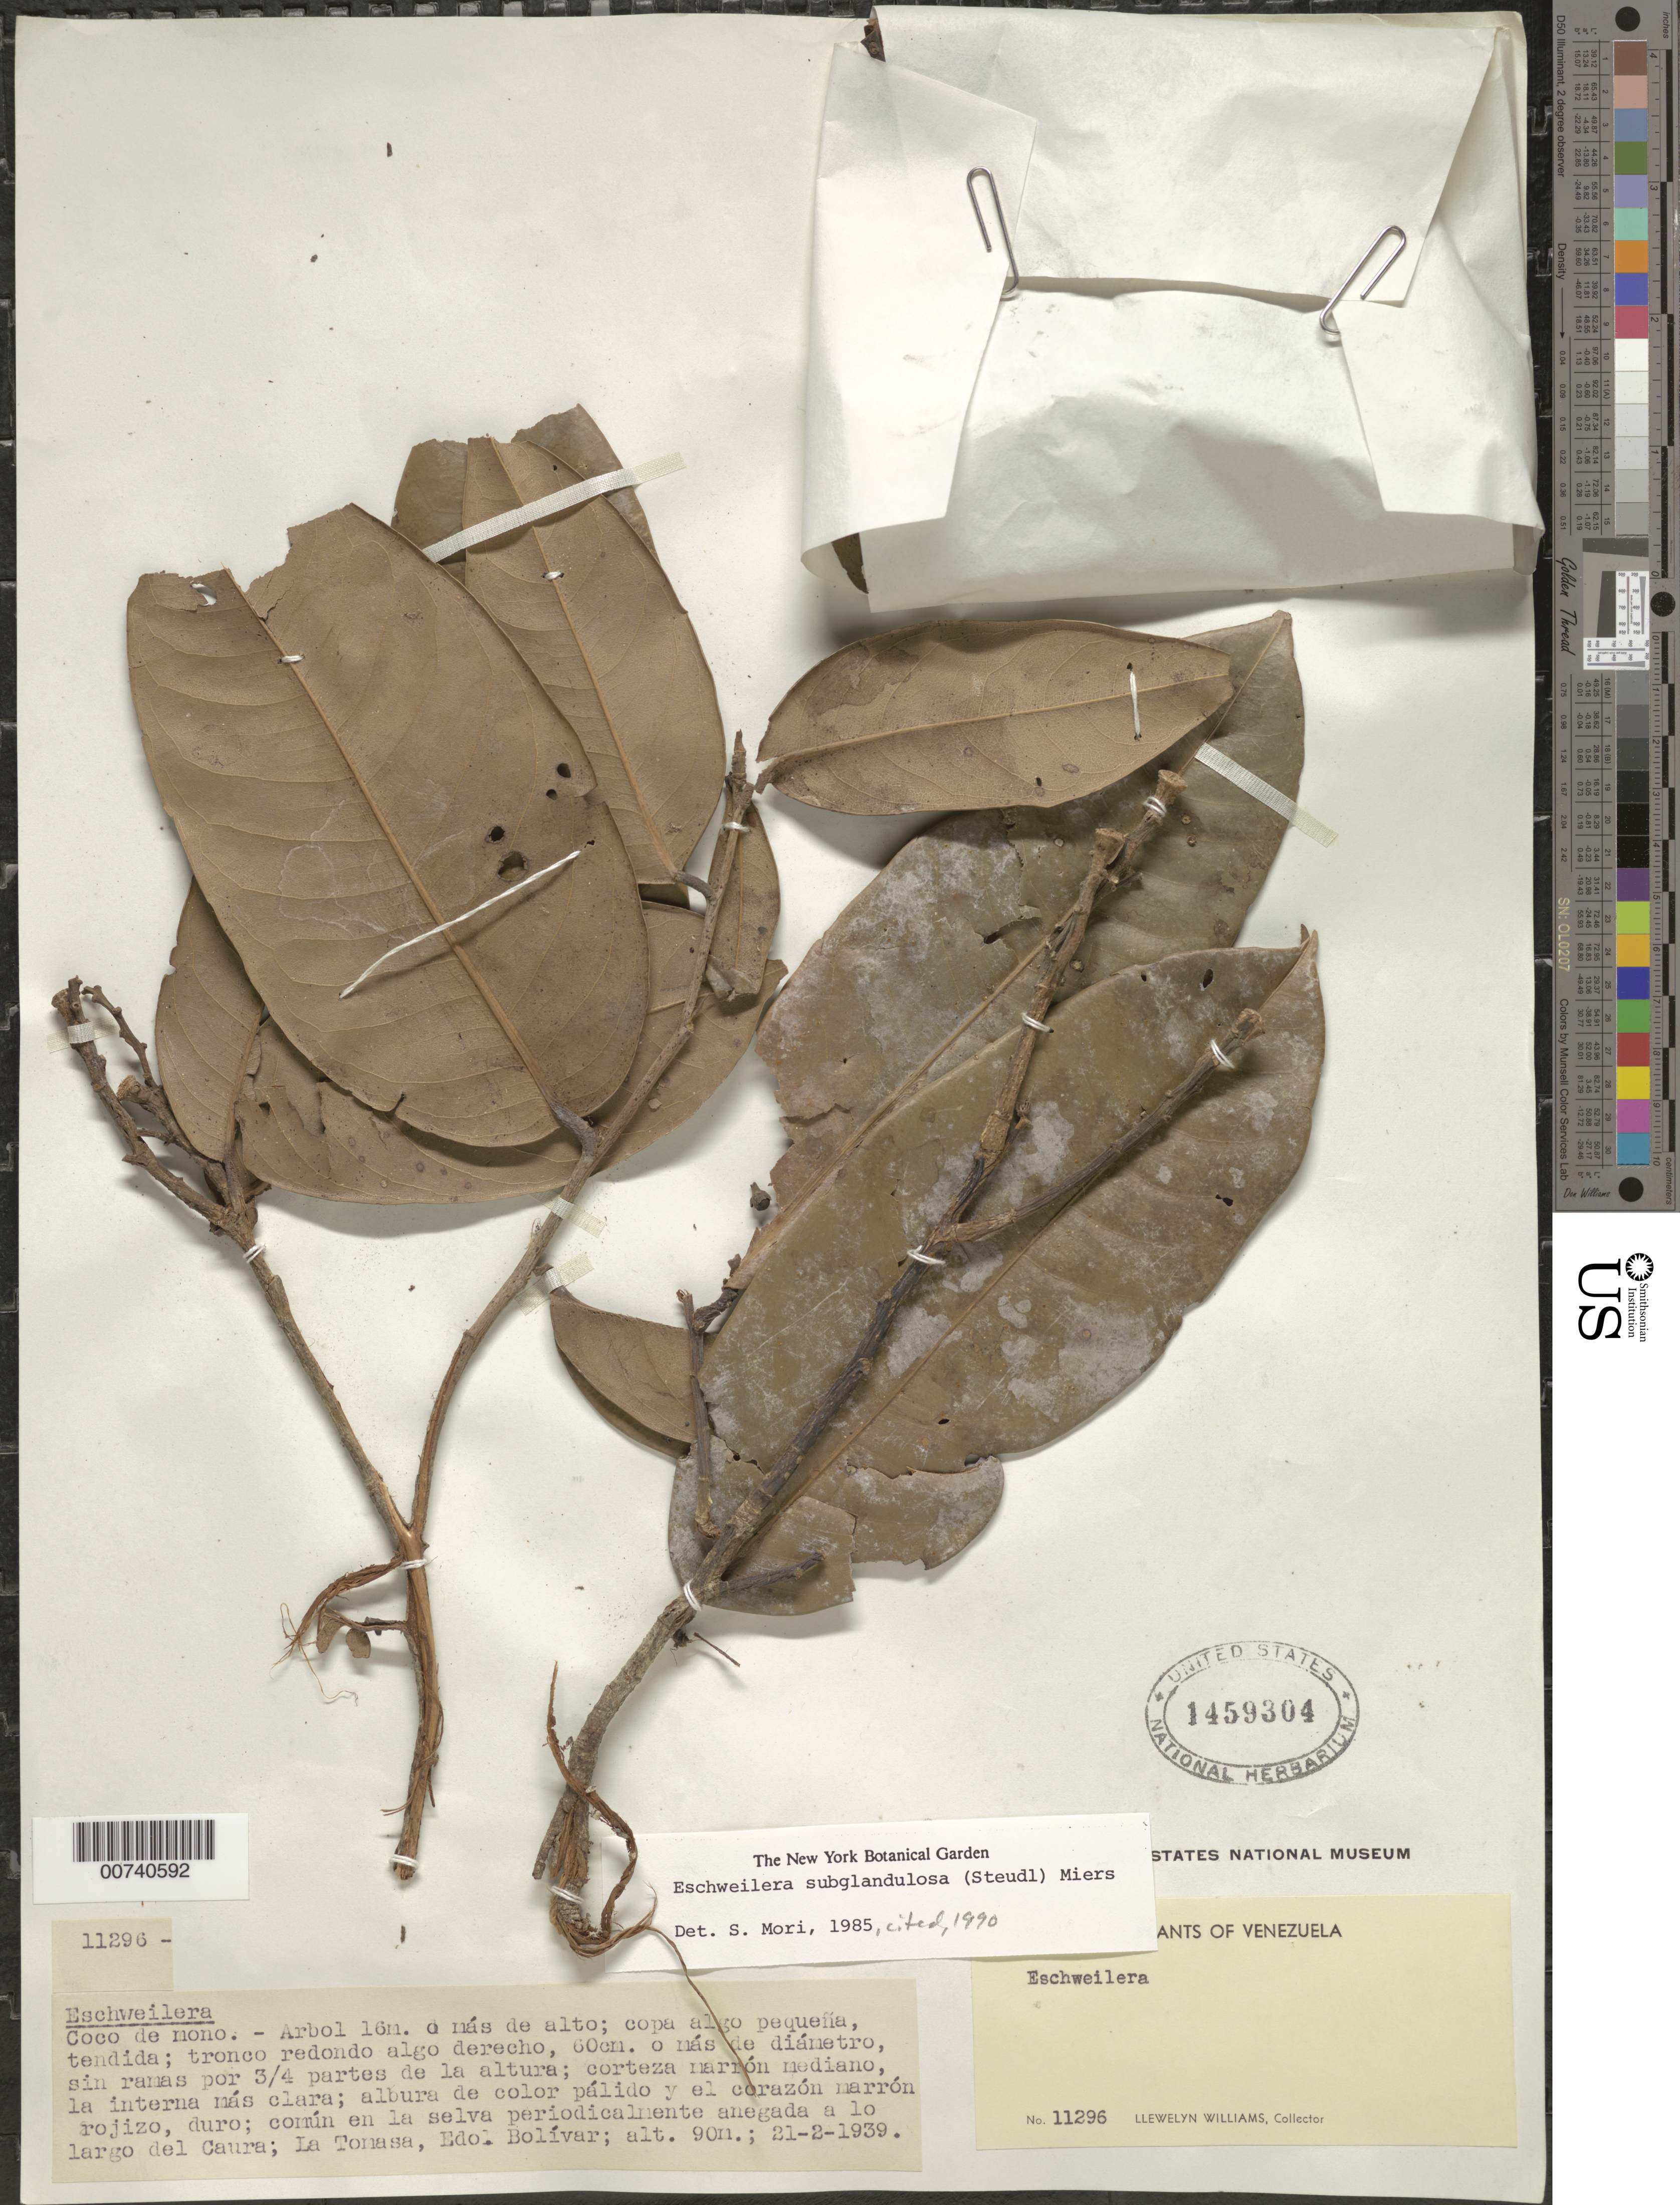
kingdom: Plantae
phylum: Tracheophyta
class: Magnoliopsida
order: Ericales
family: Lecythidaceae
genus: Eschweilera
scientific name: Eschweilera subglandulosa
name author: (Steud. ex Berg) Miers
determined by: Mori, Scott A.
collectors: Ll. Williams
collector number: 11296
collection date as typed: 21-Feb-39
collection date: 1939-02-21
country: Venezuela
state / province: Bolívar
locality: La Tomasa, Medio Caura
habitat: Forest; periodically flooded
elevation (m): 90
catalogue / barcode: US 1459304